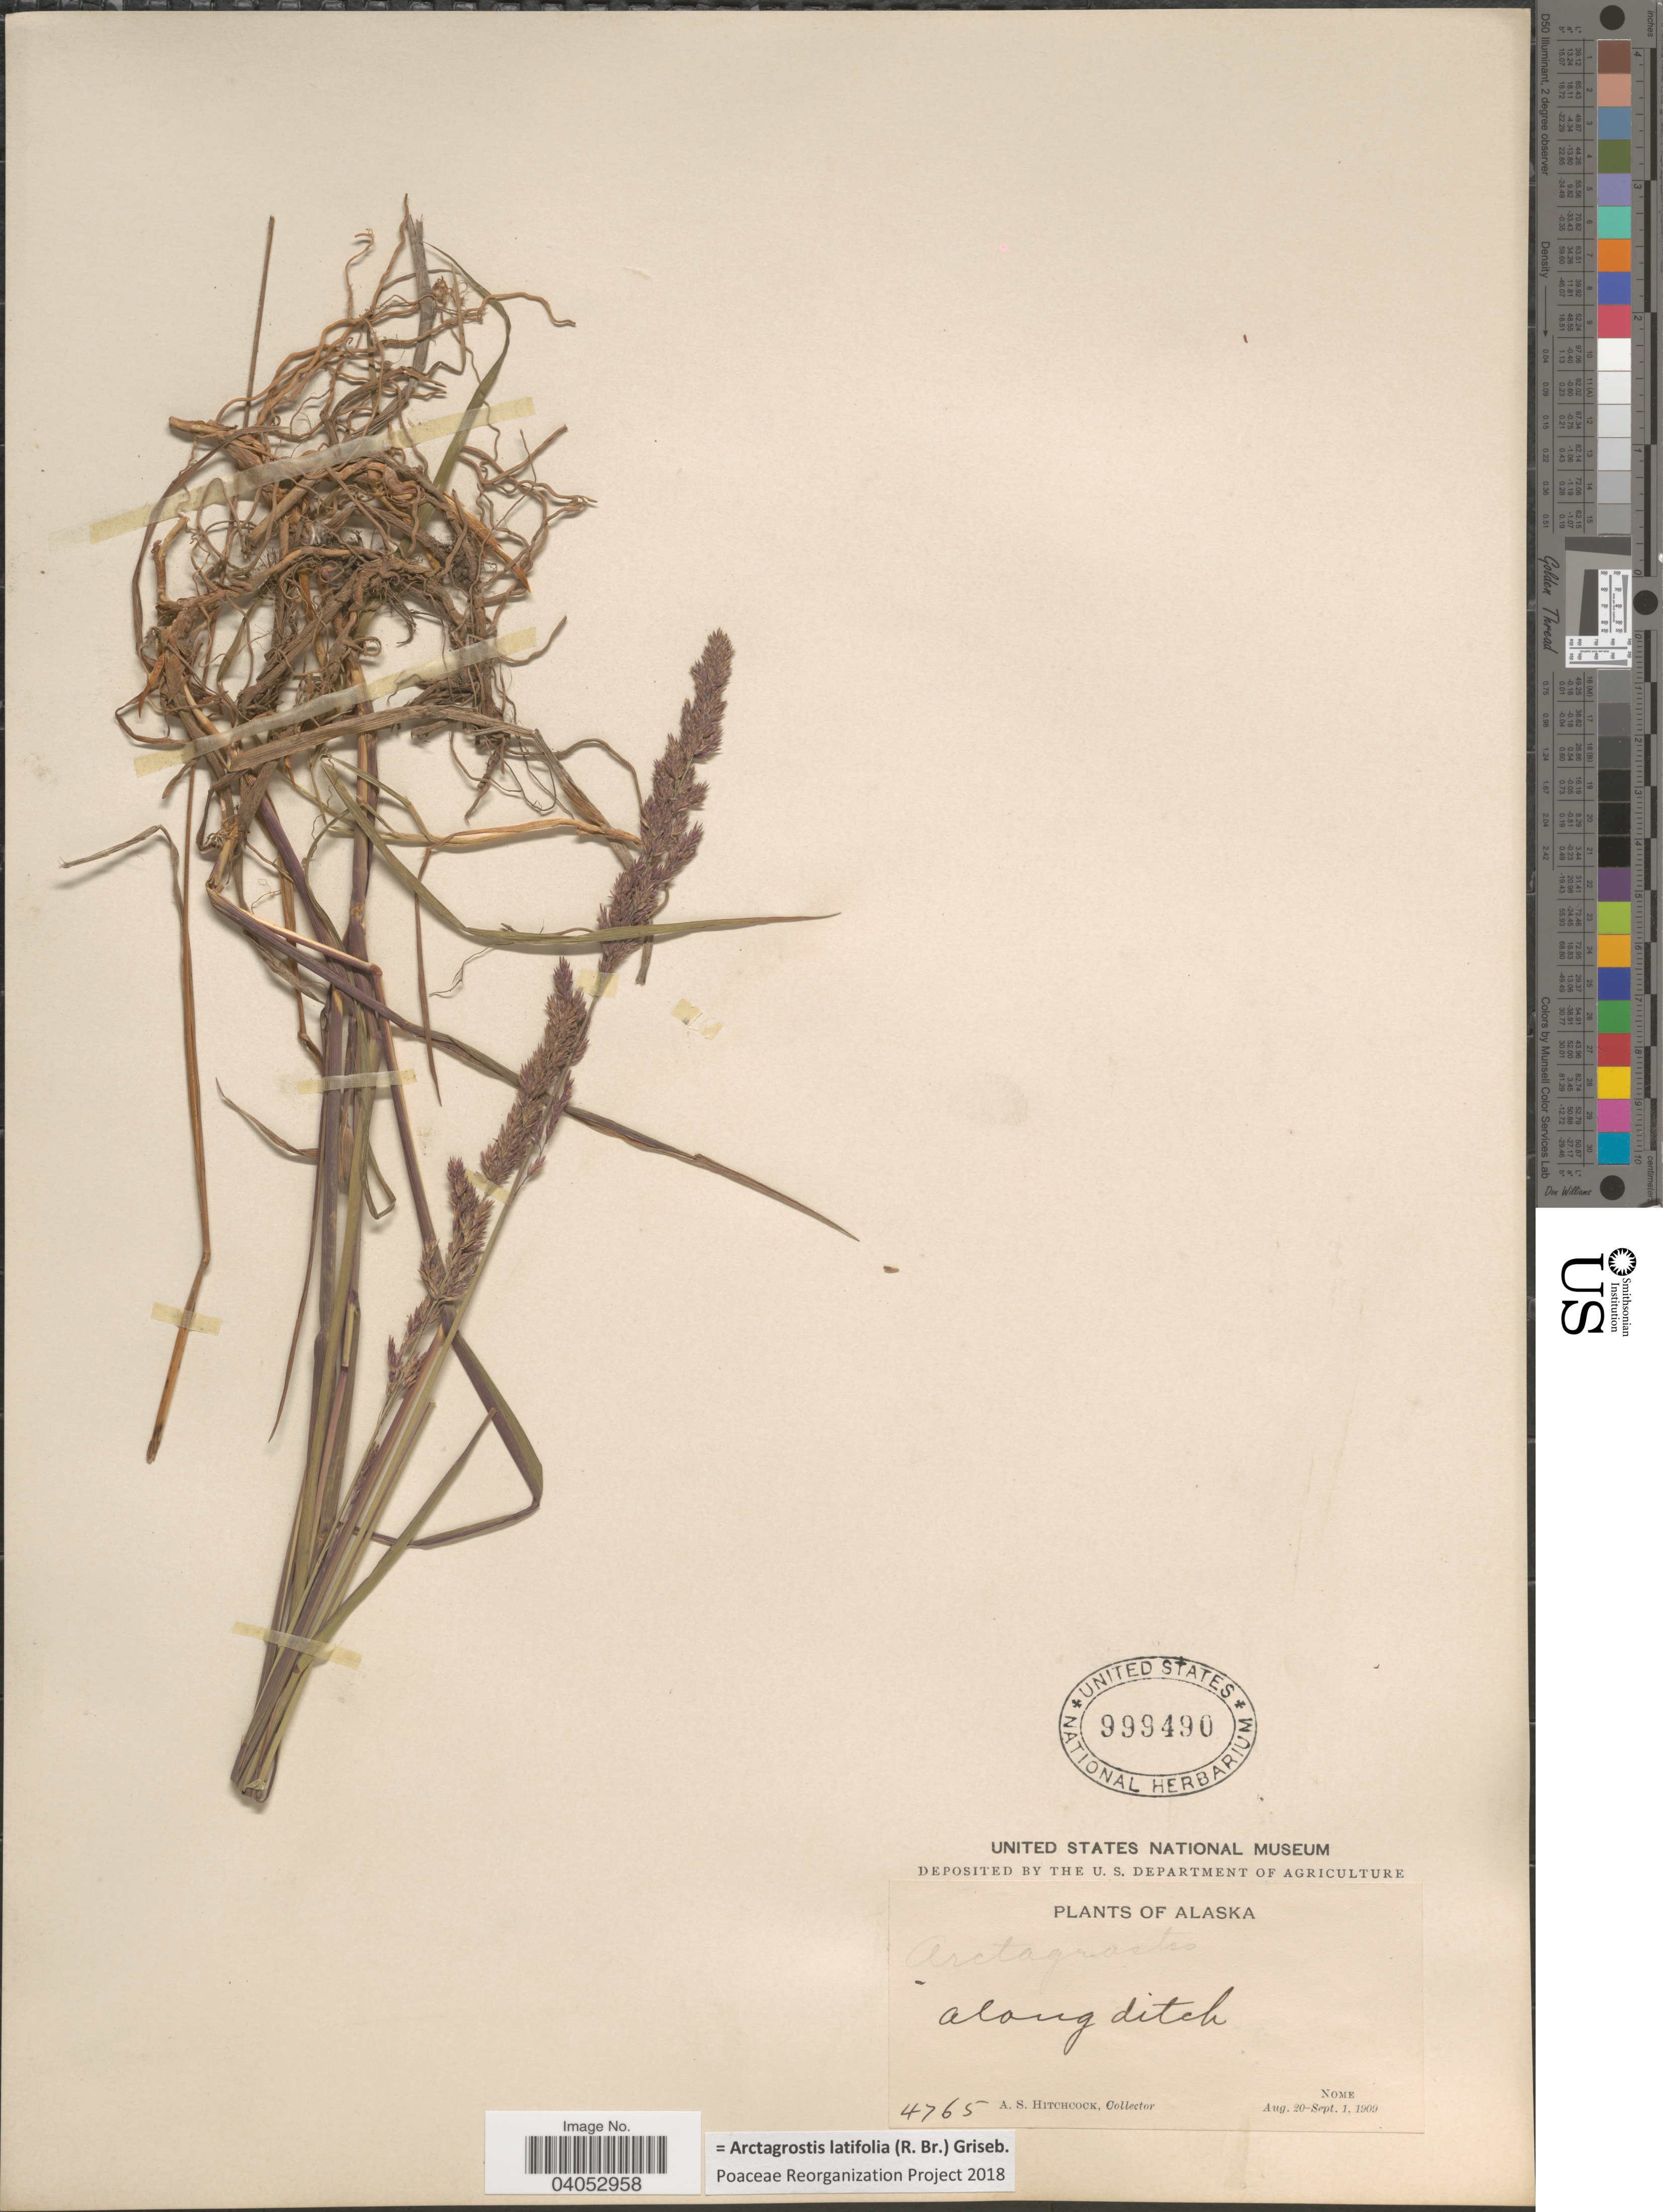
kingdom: Plantae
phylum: Tracheophyta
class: Liliopsida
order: Poales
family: Poaceae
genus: Arctagrostis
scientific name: Arctagrostis latifolia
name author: (R. Br.) Griseb.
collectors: A. S. Hitchcock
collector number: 4765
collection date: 1909-08-20/1909-09-01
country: United States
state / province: Alaska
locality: Nome.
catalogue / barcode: US 999490